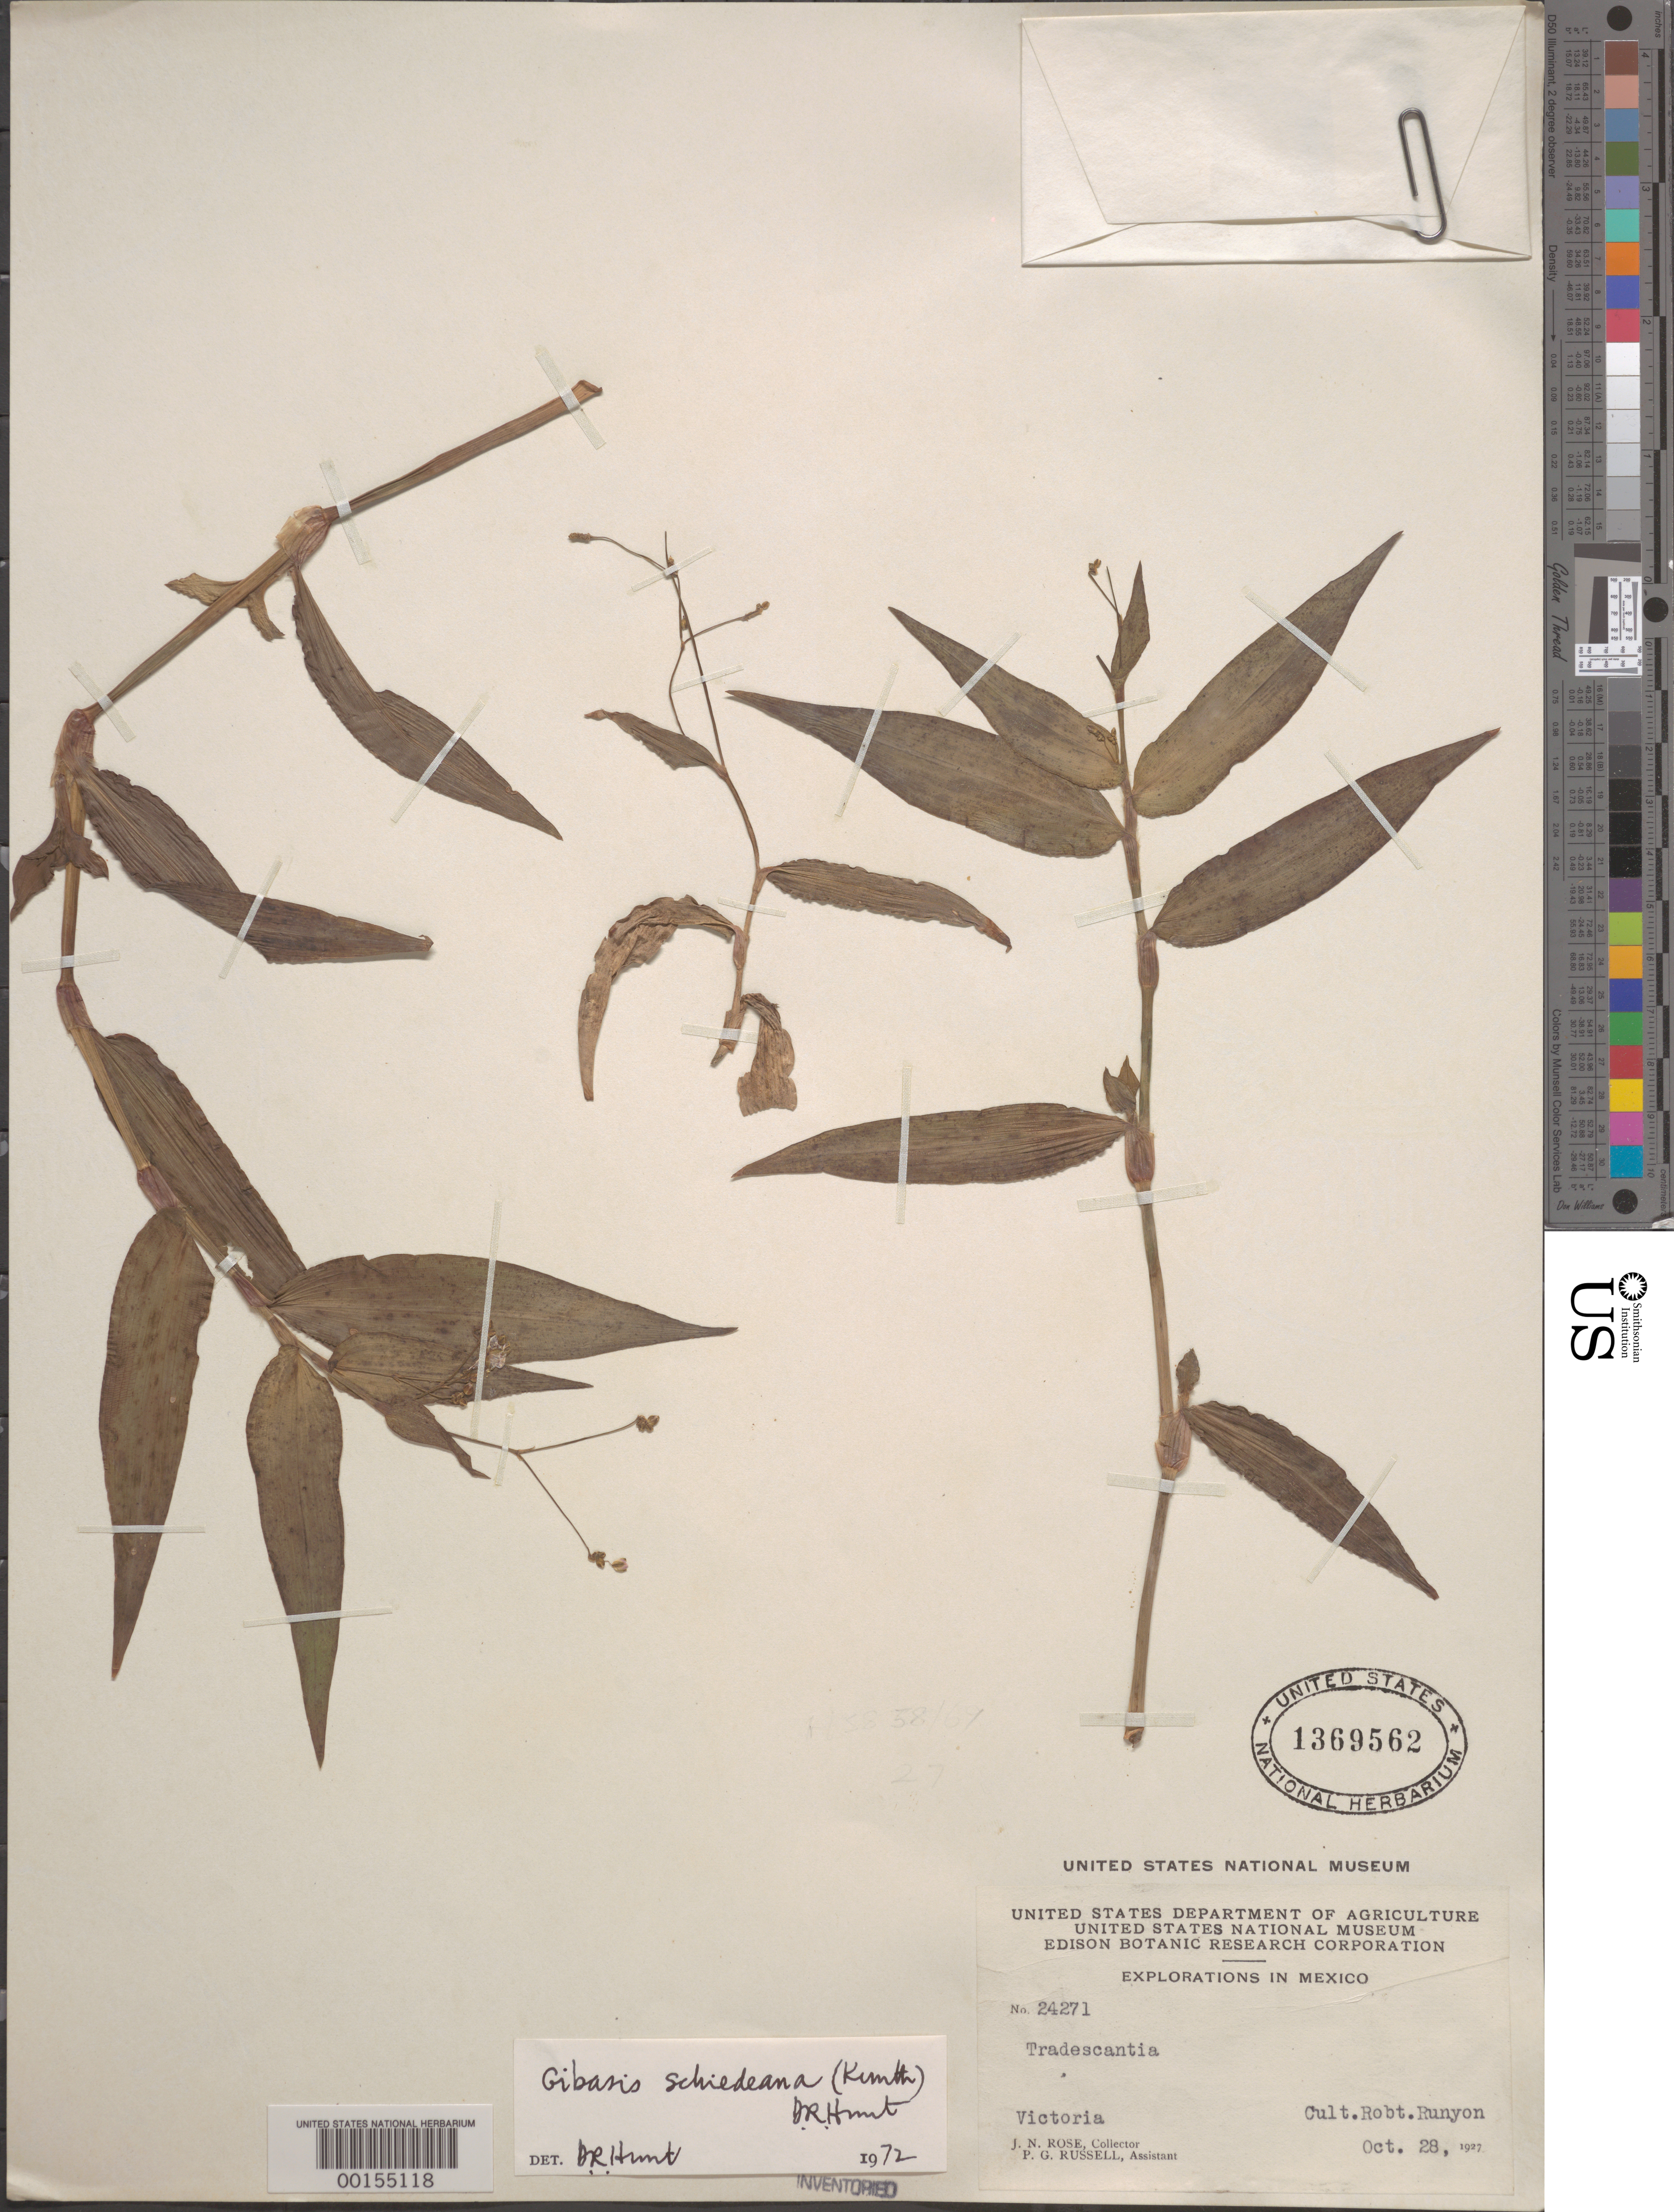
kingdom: Plantae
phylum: Tracheophyta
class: Liliopsida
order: Commelinales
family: Commelinaceae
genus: Gibasis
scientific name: Gibasis pellucida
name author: (M. Martens & Galeotti) D.R. Hunt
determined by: Hunt, D. R.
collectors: J. N. Rose & P. G. Russell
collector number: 24271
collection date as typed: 28 Oct 1927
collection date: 1927-10-28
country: Mexico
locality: Victoria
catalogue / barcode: US 1369562